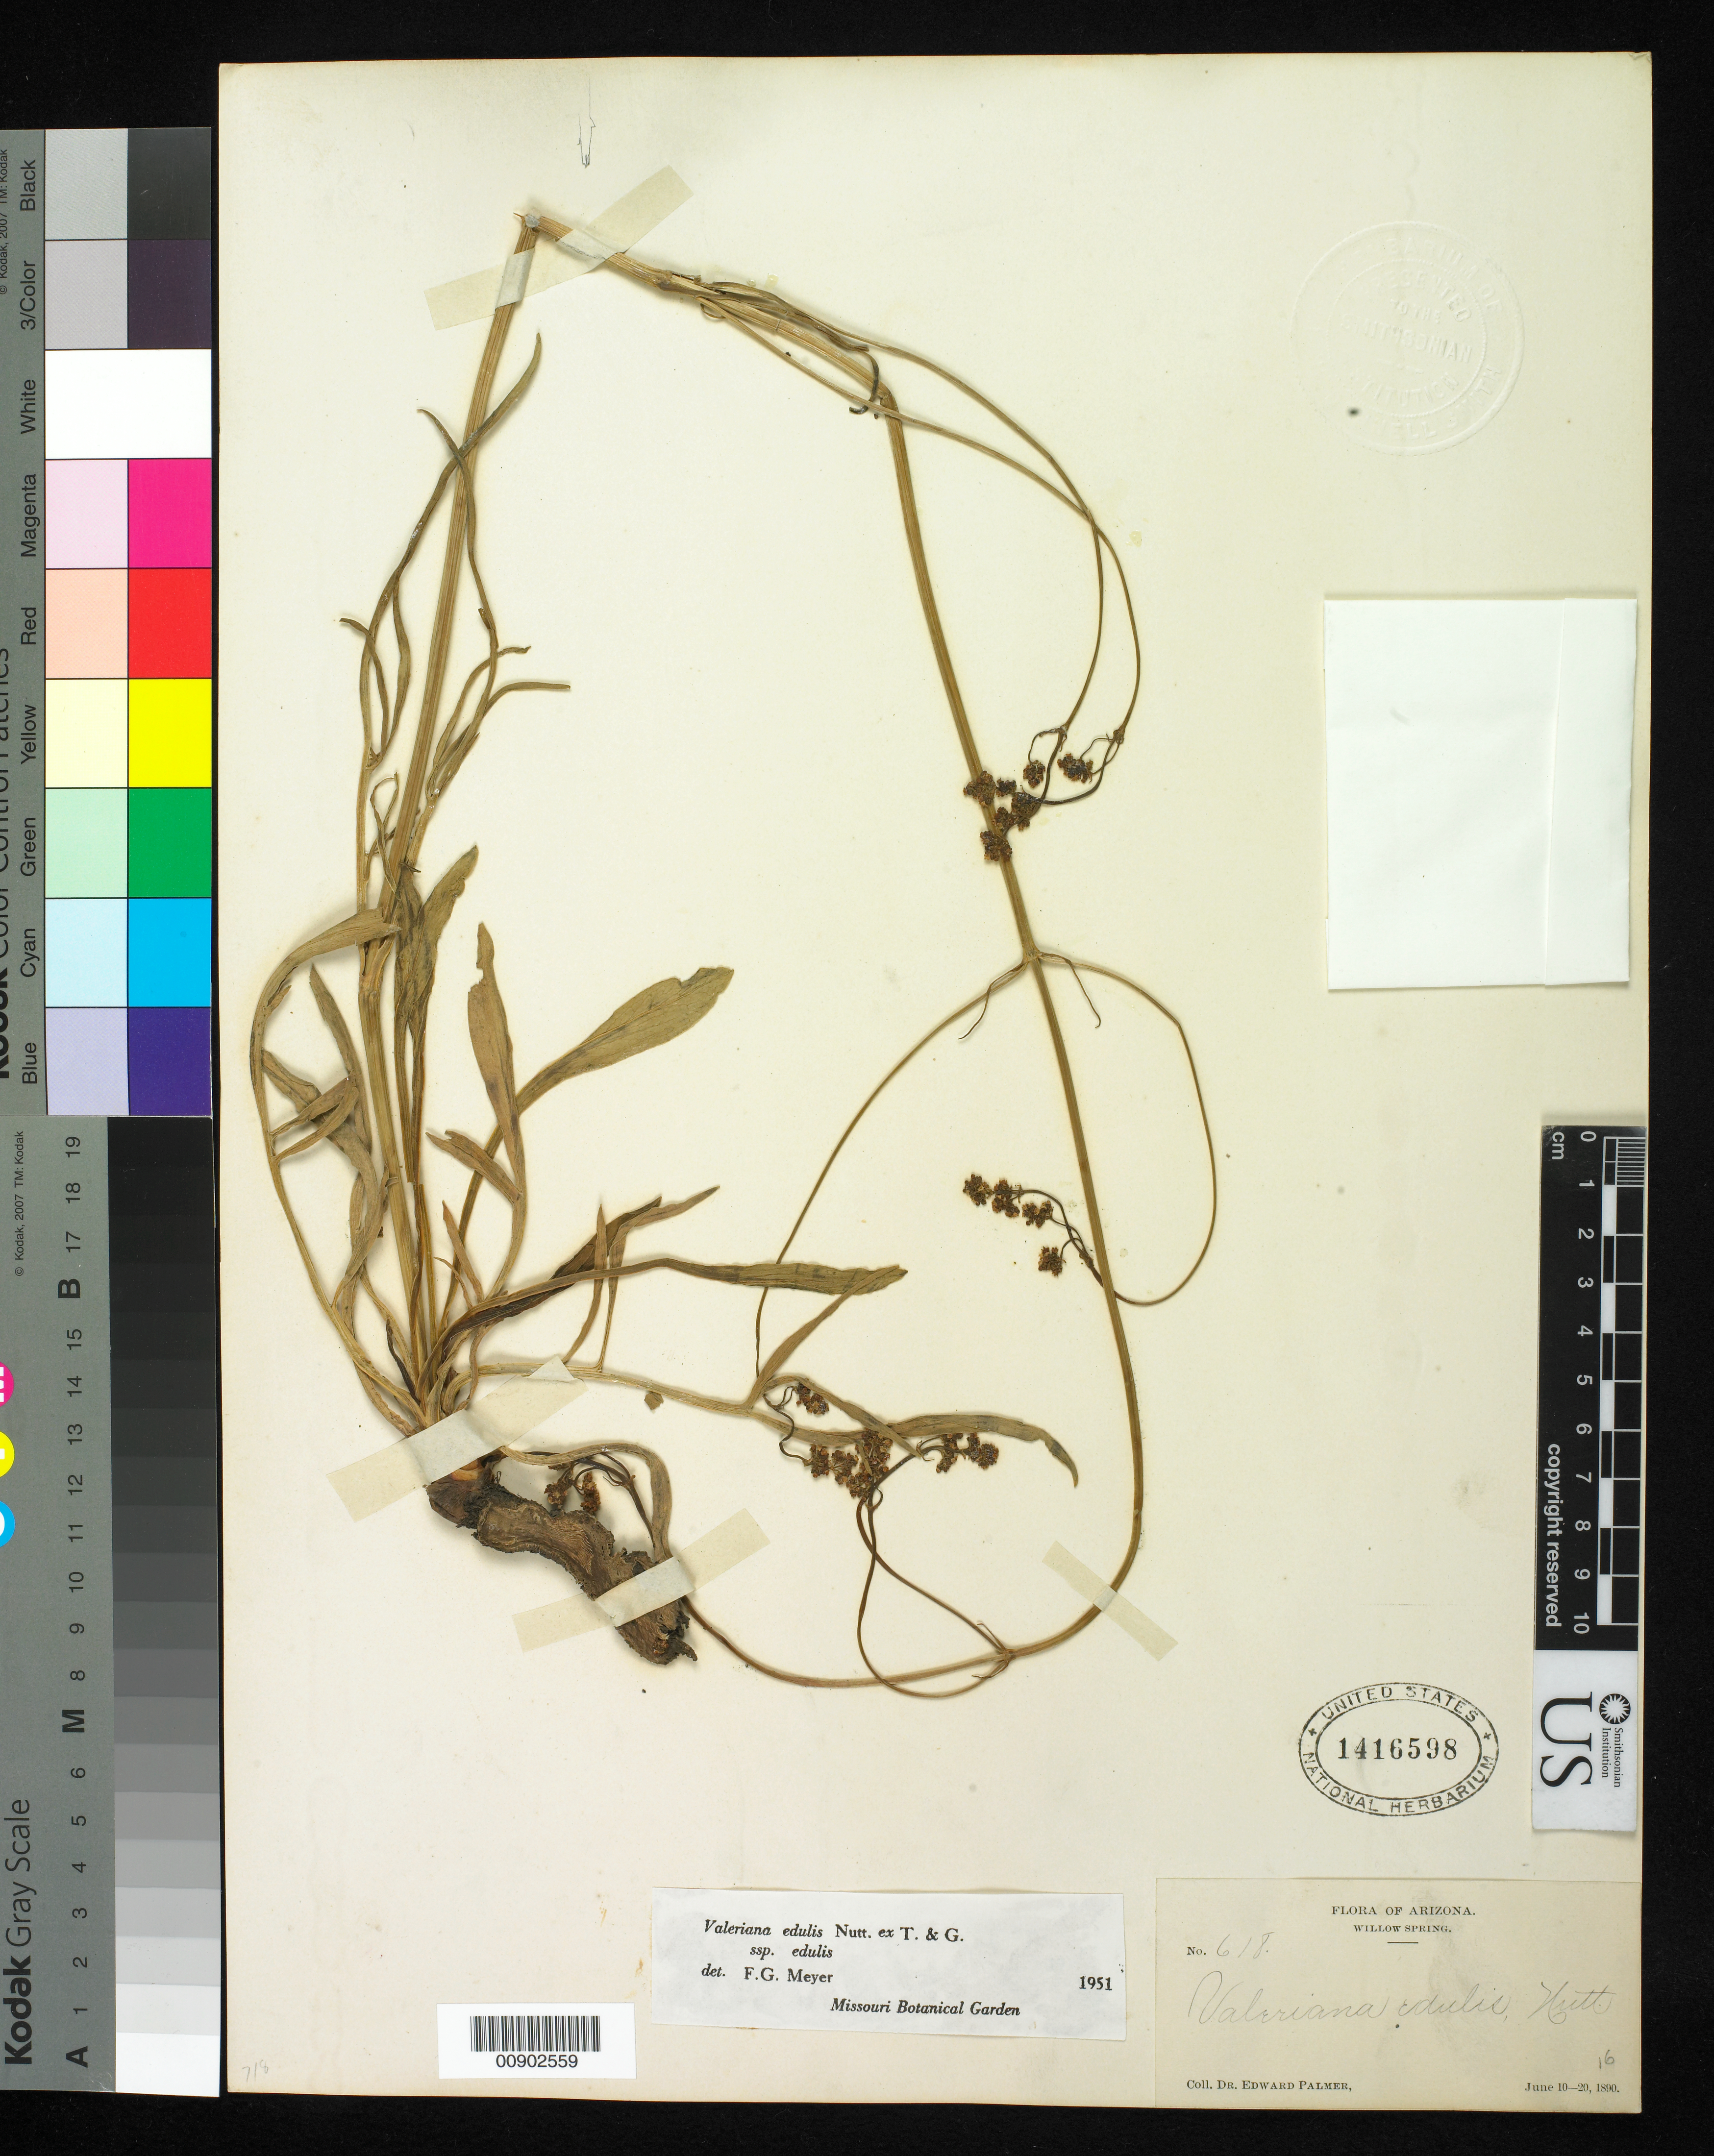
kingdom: Plantae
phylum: Tracheophyta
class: Magnoliopsida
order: Dipsacales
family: Caprifoliaceae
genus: Valeriana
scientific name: Valeriana edulis subsp. edulis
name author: Nutt.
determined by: Meyer, F. G.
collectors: E. Palmer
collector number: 618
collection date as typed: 10 Jun 1890 to 20 Jun 1890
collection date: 1890-06-10/1890-06-20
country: United States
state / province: Arizona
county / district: Coconino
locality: Willow Spring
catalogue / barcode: US 1416598